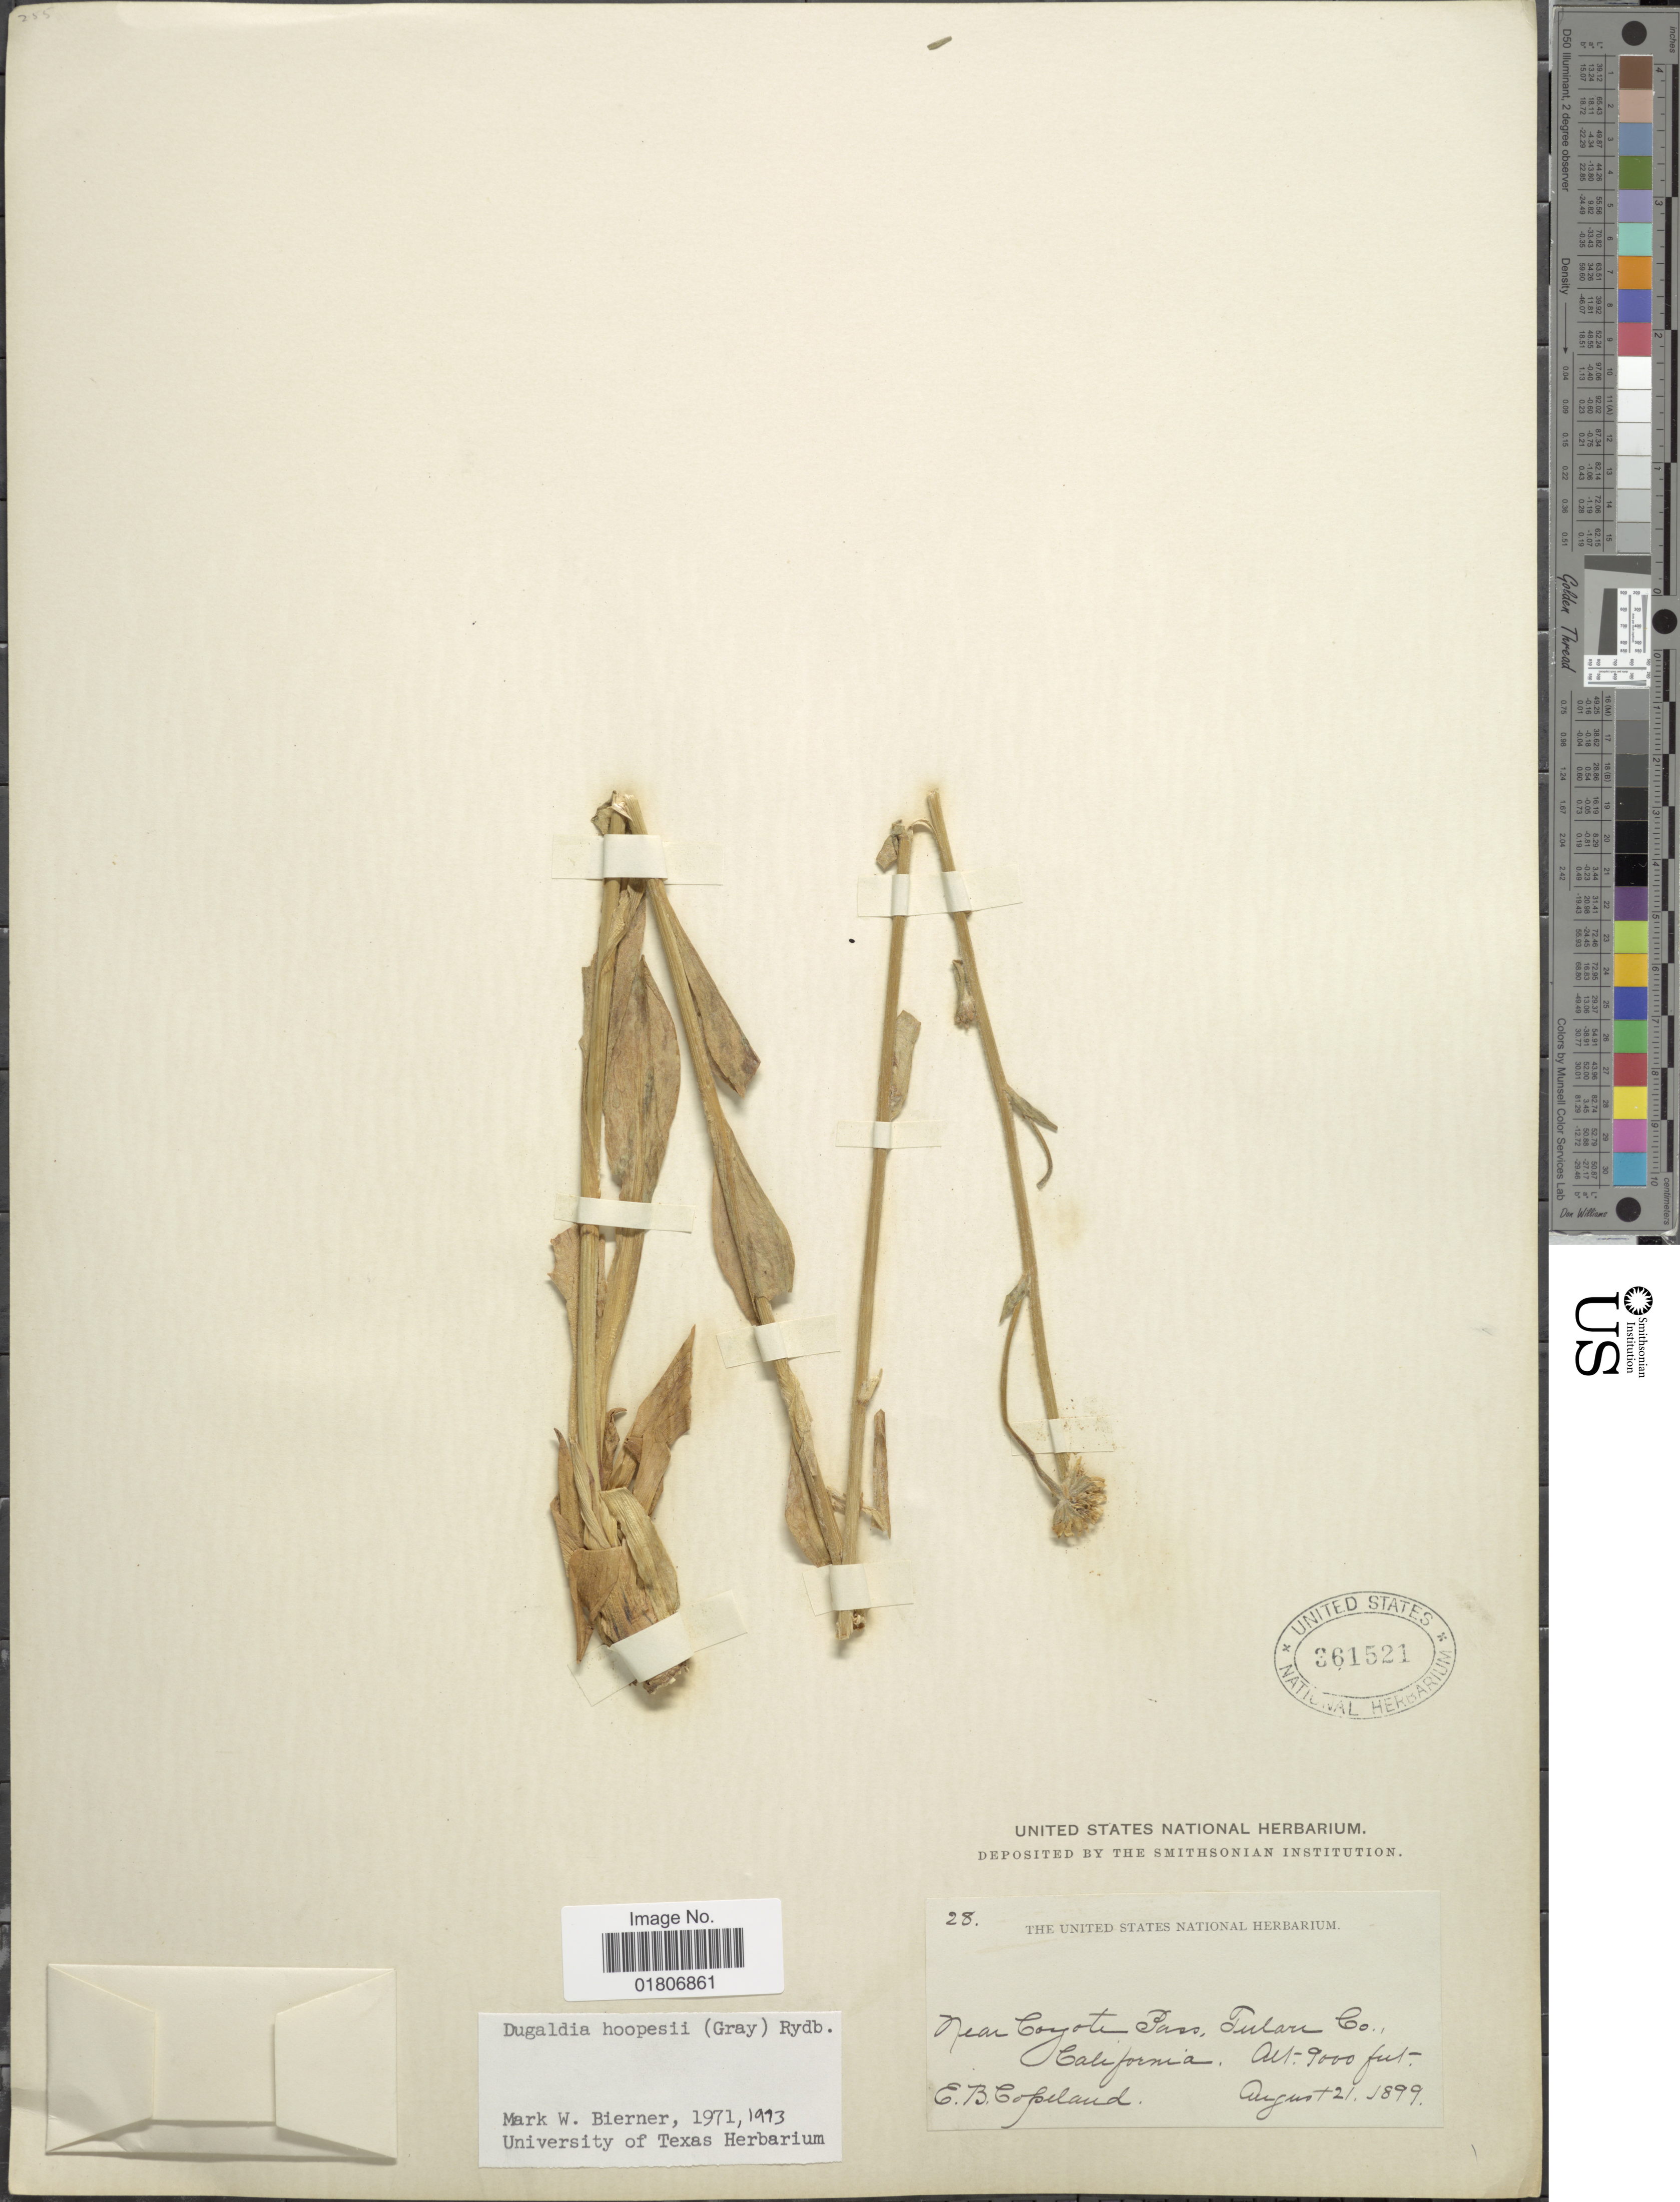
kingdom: Plantae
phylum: Tracheophyta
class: Magnoliopsida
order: Asterales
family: Asteraceae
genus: Dugaldia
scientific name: Dugaldia hoopesii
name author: (A. Gray) Rydb.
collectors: E. B. Copeland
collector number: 28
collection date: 1899-08-21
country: United States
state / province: California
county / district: Tulare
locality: Near Coyote Pass, Tulare Co.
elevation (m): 2743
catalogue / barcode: US 361521